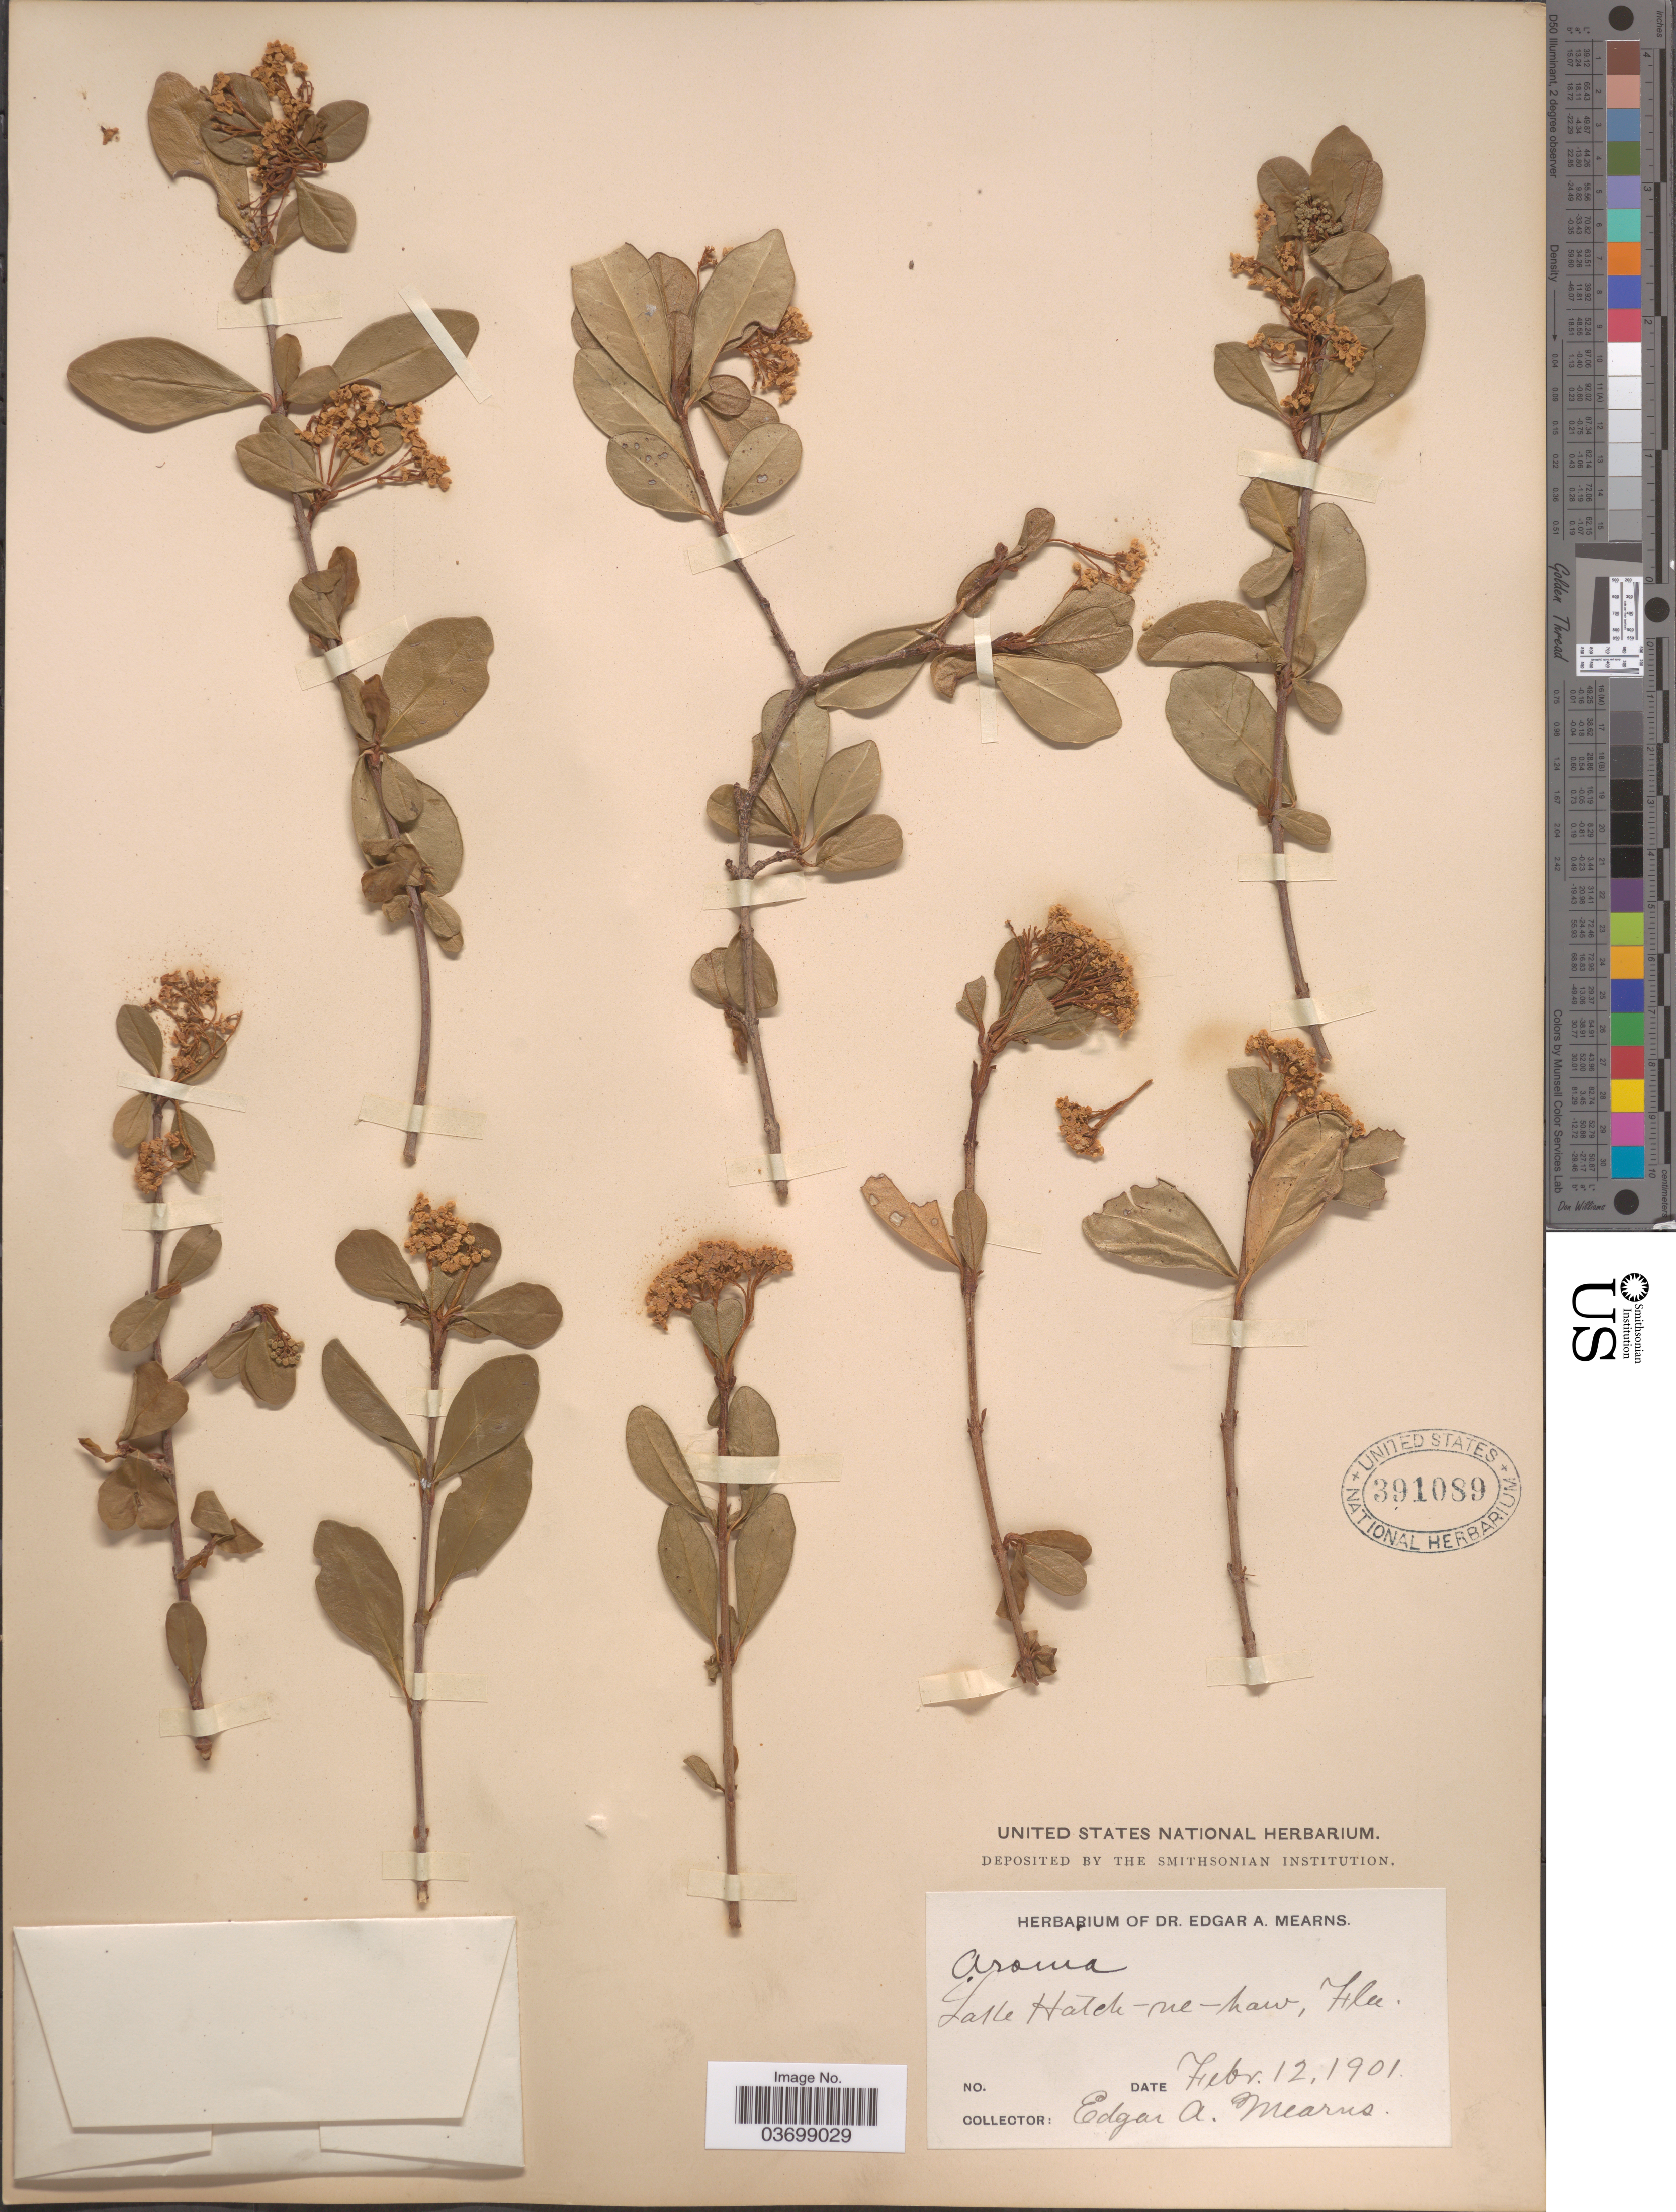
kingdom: Plantae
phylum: Tracheophyta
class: Magnoliopsida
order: Rosales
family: Rosaceae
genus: Aronia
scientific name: Aronia sp.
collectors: E. A. Mearns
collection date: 1901-02-12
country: United States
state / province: Florida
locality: Lake Hatch-ne-haw.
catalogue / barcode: US 391089